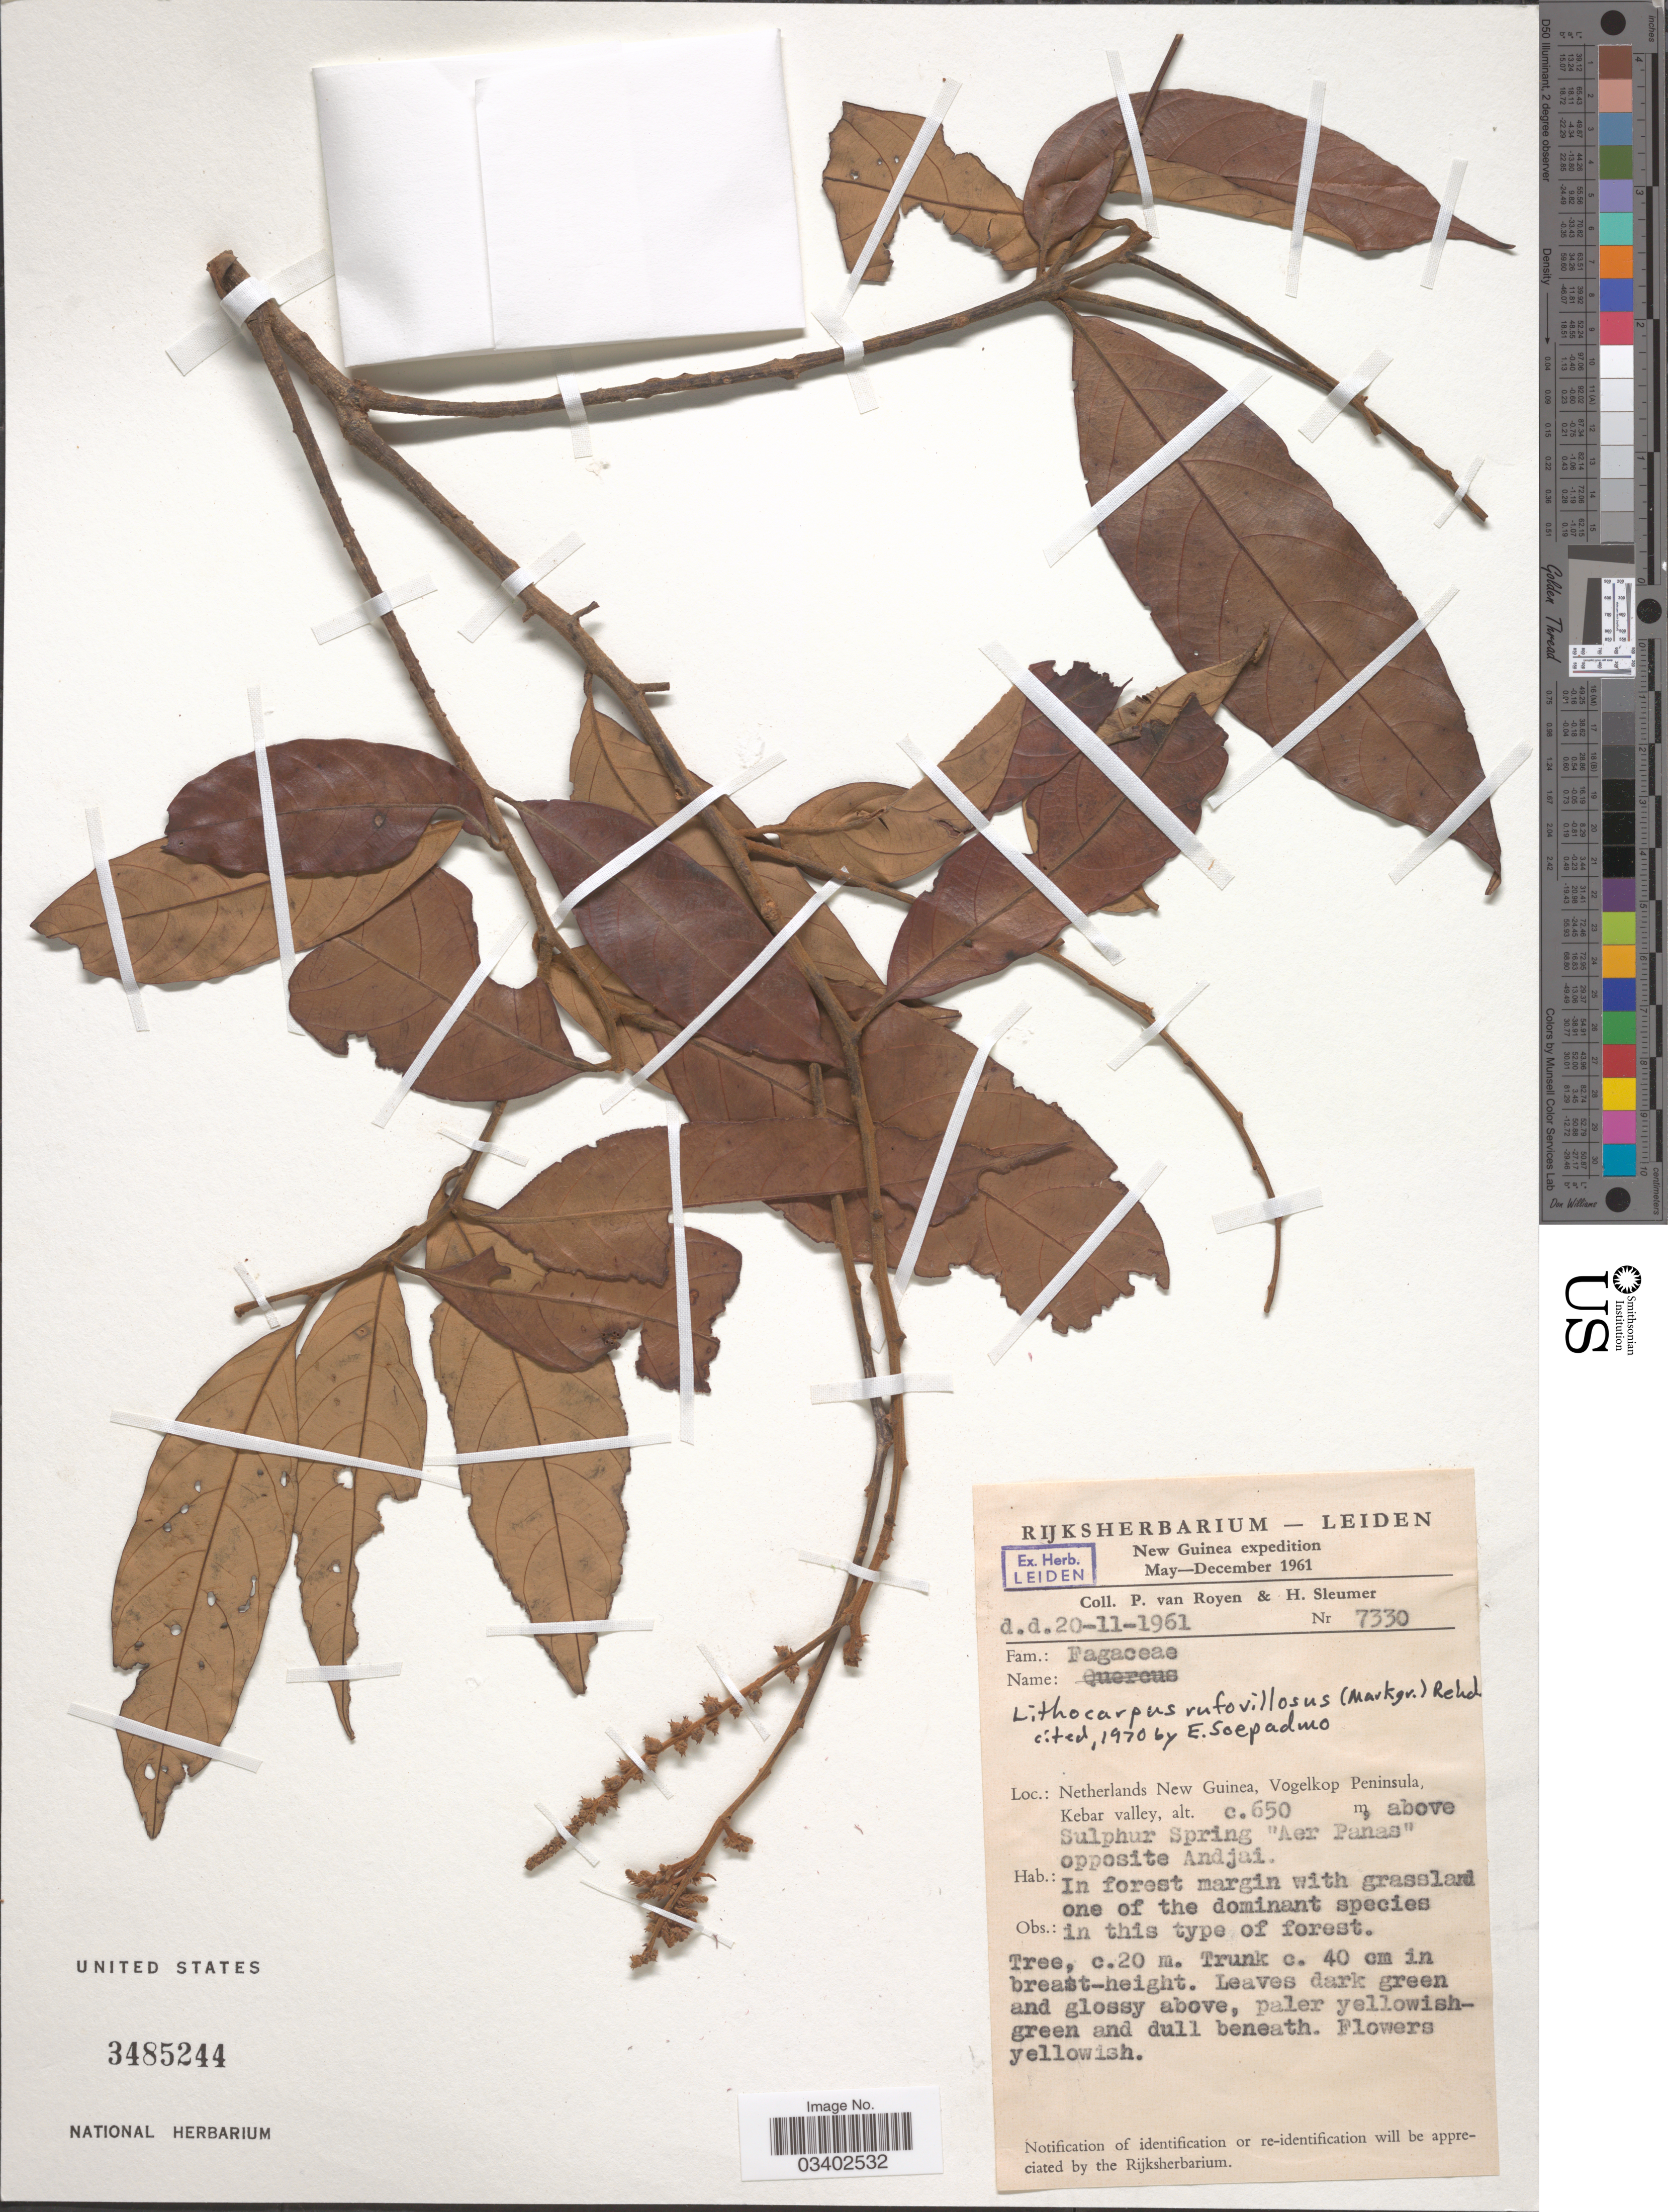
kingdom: Plantae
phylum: Tracheophyta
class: Magnoliopsida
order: Fagales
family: Fagaceae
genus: Lithocarpus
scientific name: Lithocarpus rufovillosus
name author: (Markgr.) Rehder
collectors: P. van Royen & H. O. Sleumer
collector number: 7330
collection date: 1961-11-20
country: Indonesia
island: New Guinea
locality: Netherlands New Guinea, Vogelkop Peninsula, Kebar valley, above Sulphur Spring "Aer Panas" opposite Andjai.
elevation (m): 650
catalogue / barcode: US 3485244